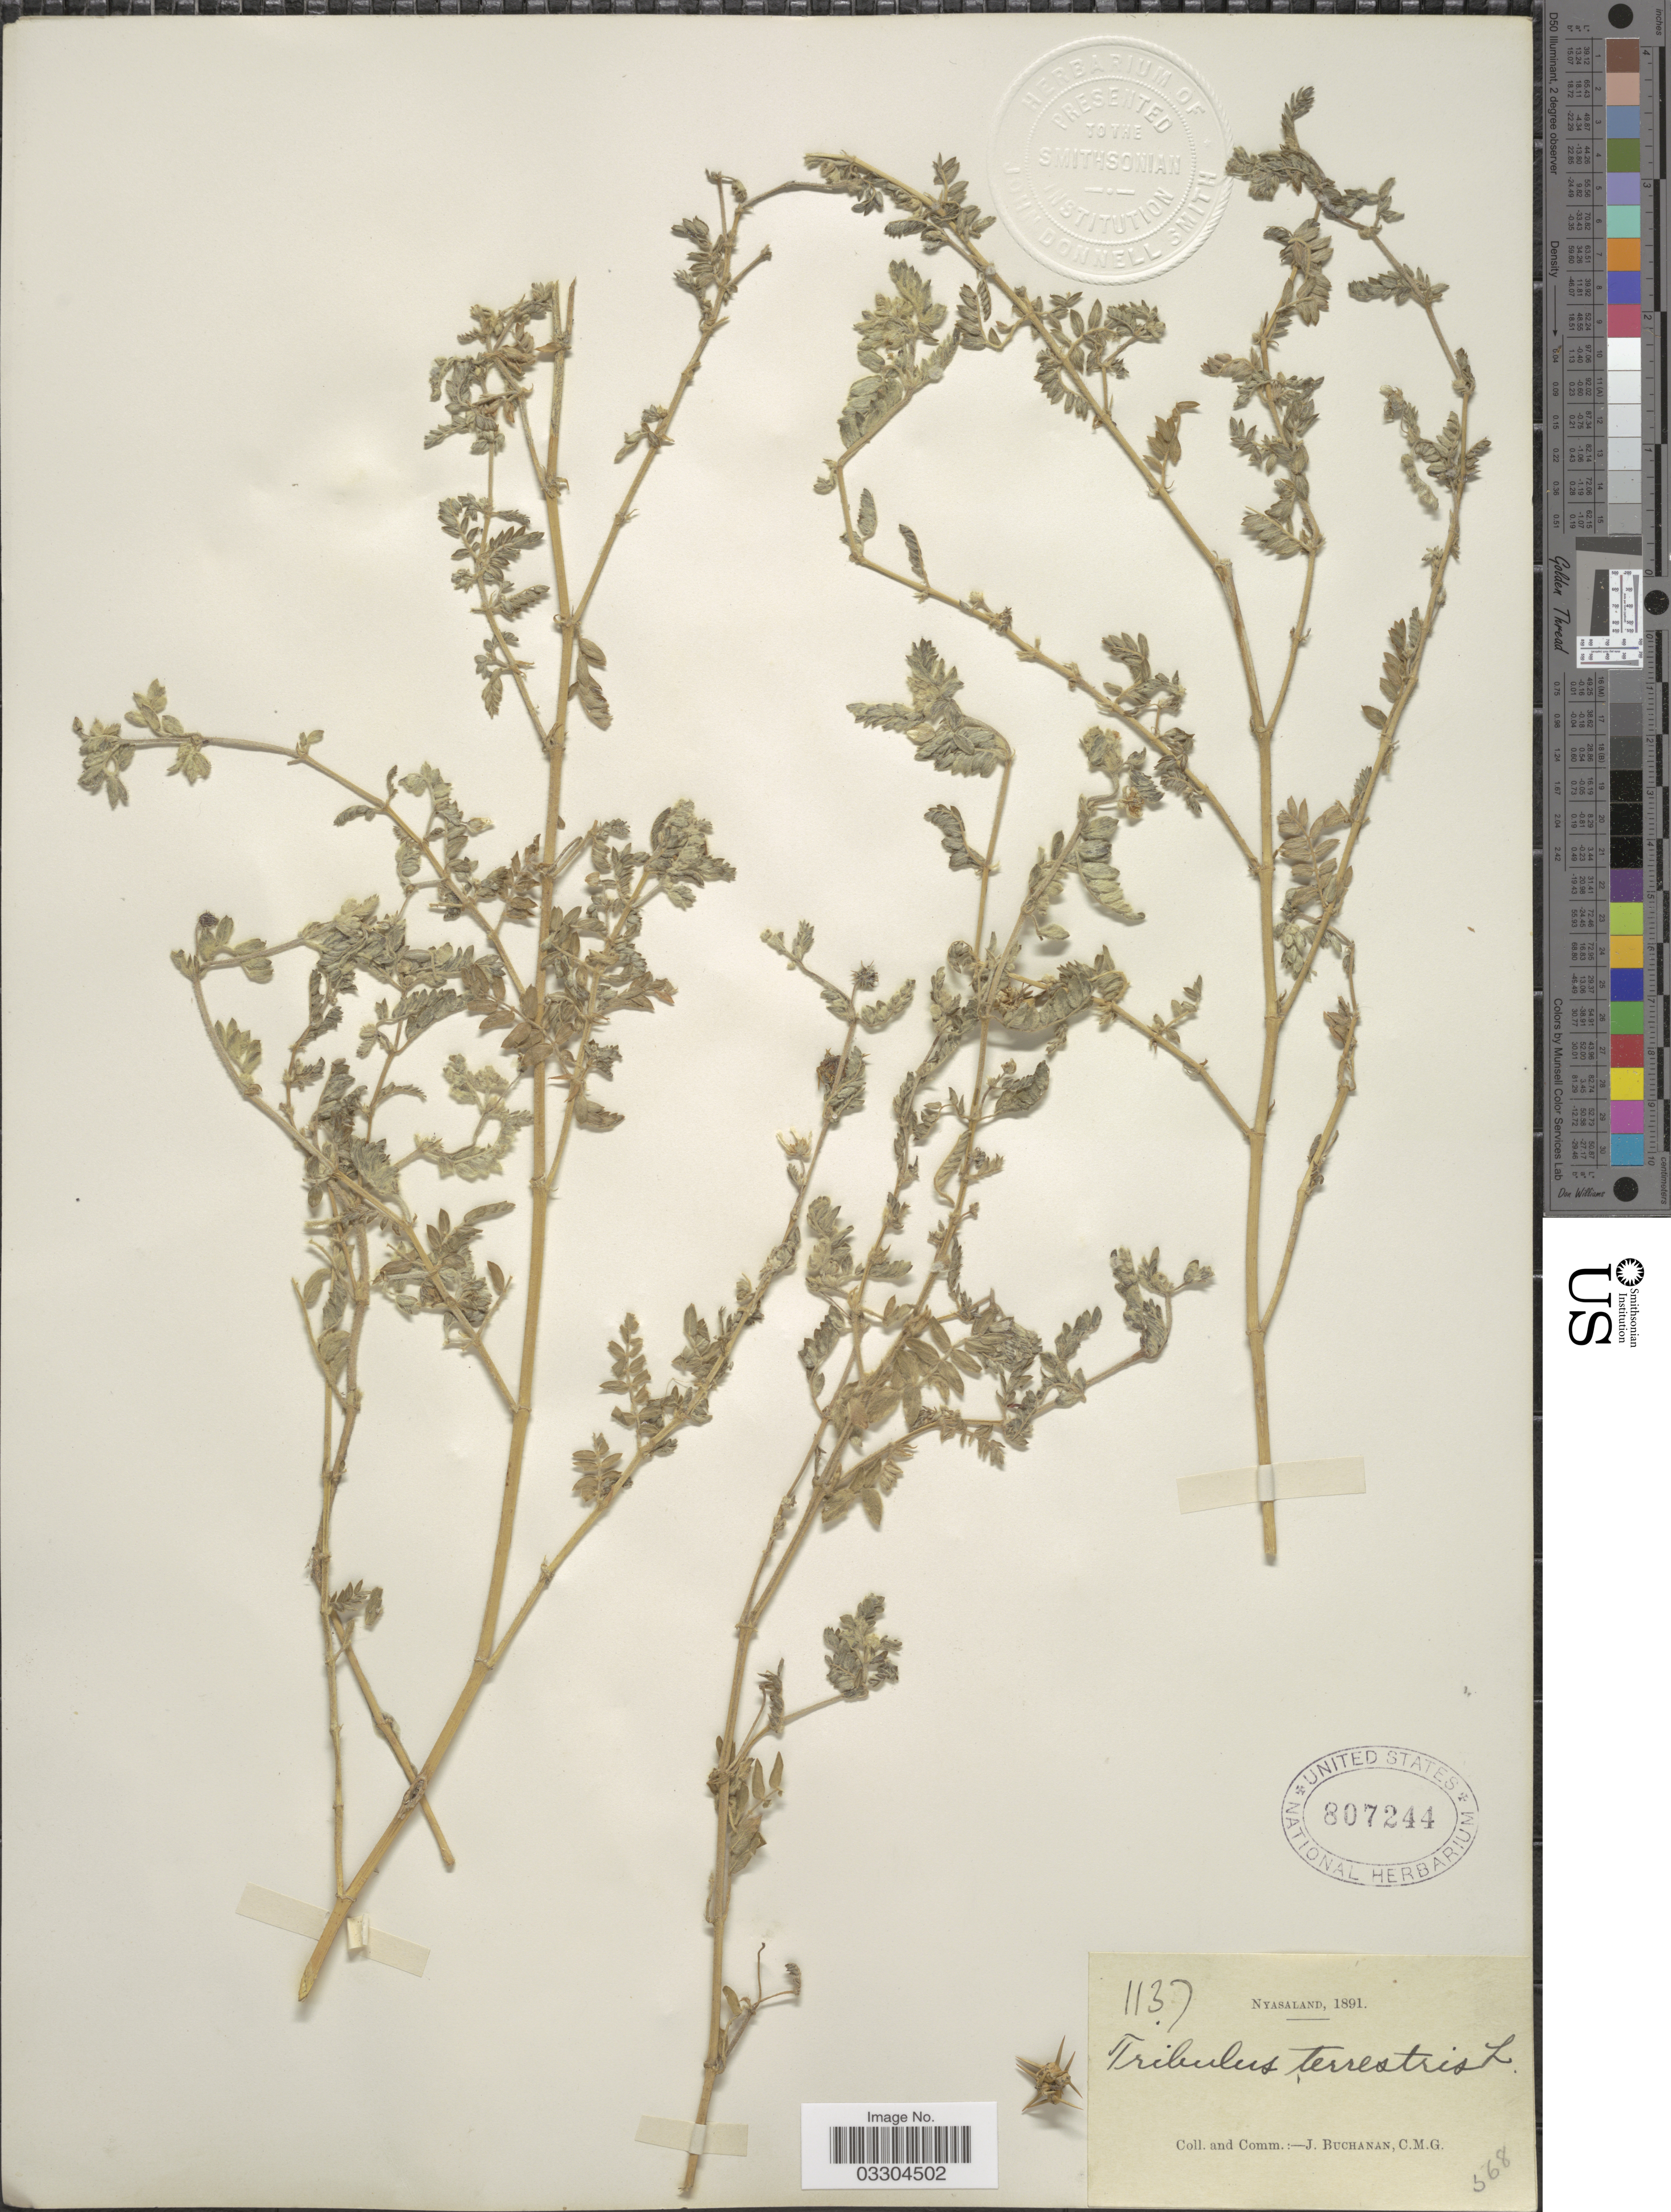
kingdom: Plantae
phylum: Tracheophyta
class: Magnoliopsida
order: Zygophyllales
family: Zygophyllaceae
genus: Tribulus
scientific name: Tribulus terrestris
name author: L.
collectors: J. Buchanan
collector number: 1137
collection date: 1891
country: Malawi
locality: Nyasaland.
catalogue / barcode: US 807244